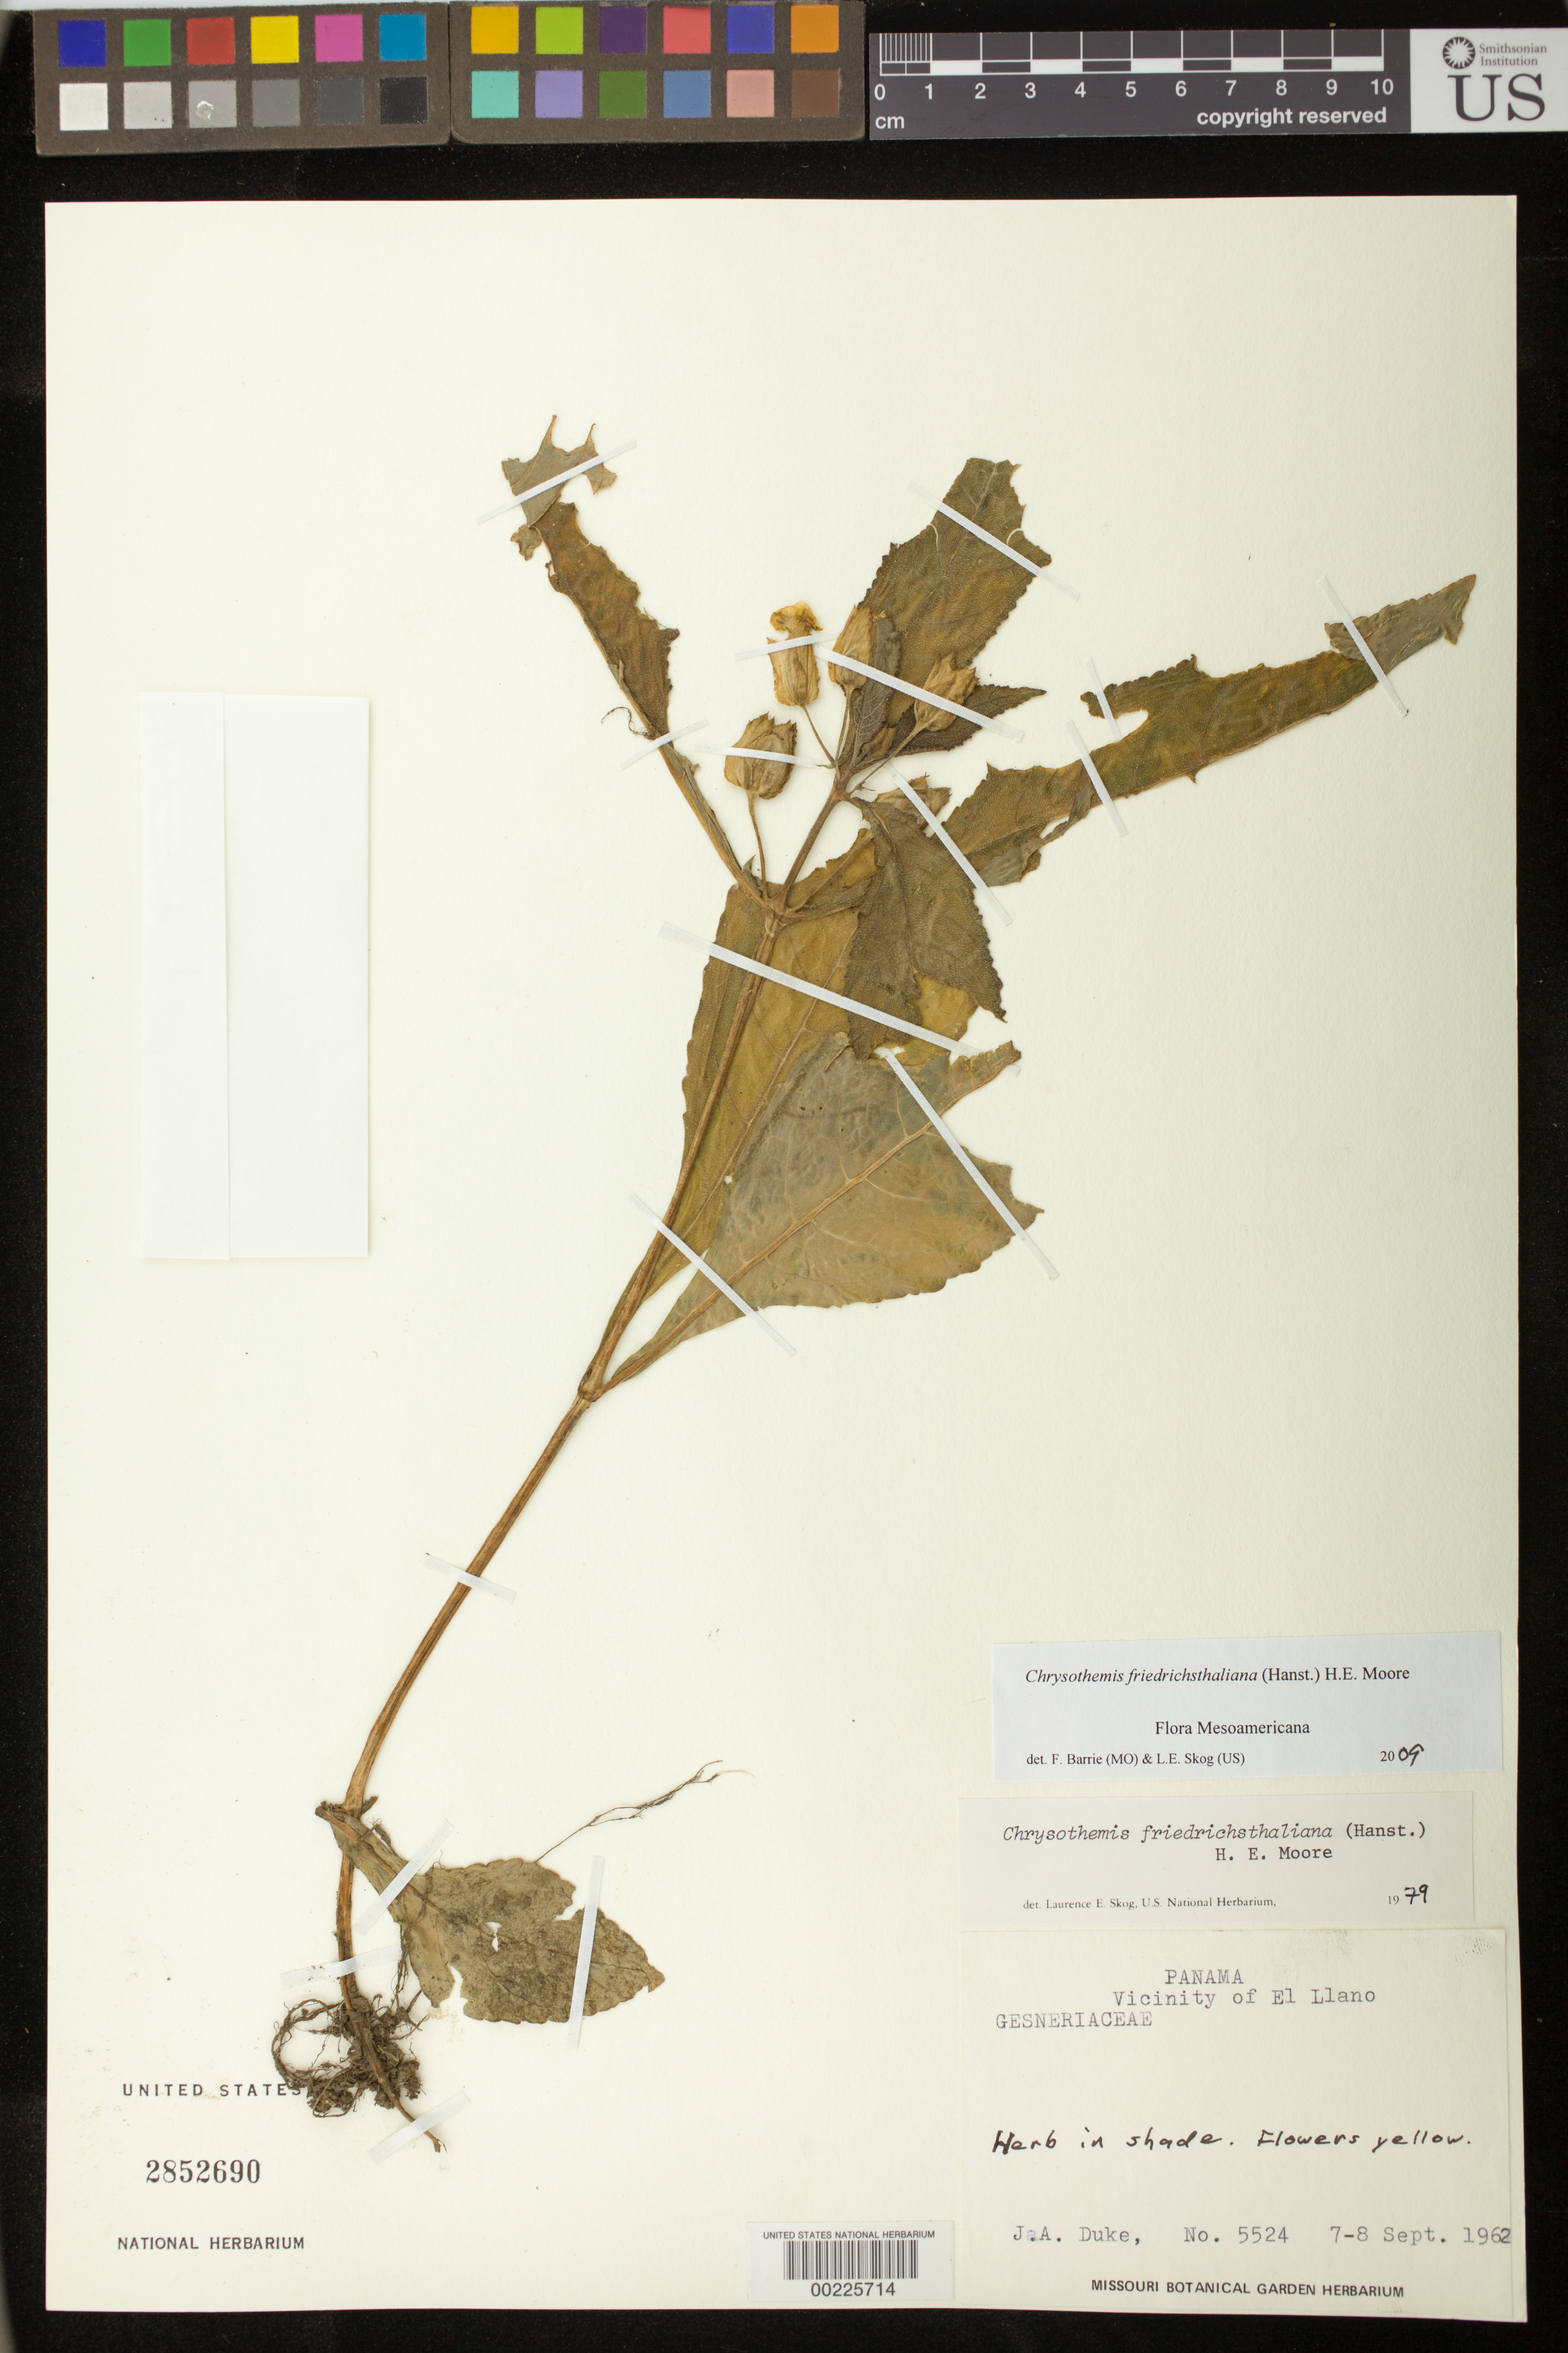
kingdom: Plantae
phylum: Tracheophyta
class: Magnoliopsida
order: Lamiales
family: Gesneriaceae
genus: Chrysothemis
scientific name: Chrysothemis friedrichsthaliana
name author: (Hanst.) H.E. Moore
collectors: J. A. Duke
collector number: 5524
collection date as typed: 7-8 Sep 1962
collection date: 1962-09-07/1962-09-08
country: Panama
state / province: Panamá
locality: Vicinity of El Llano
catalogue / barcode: US 2852690